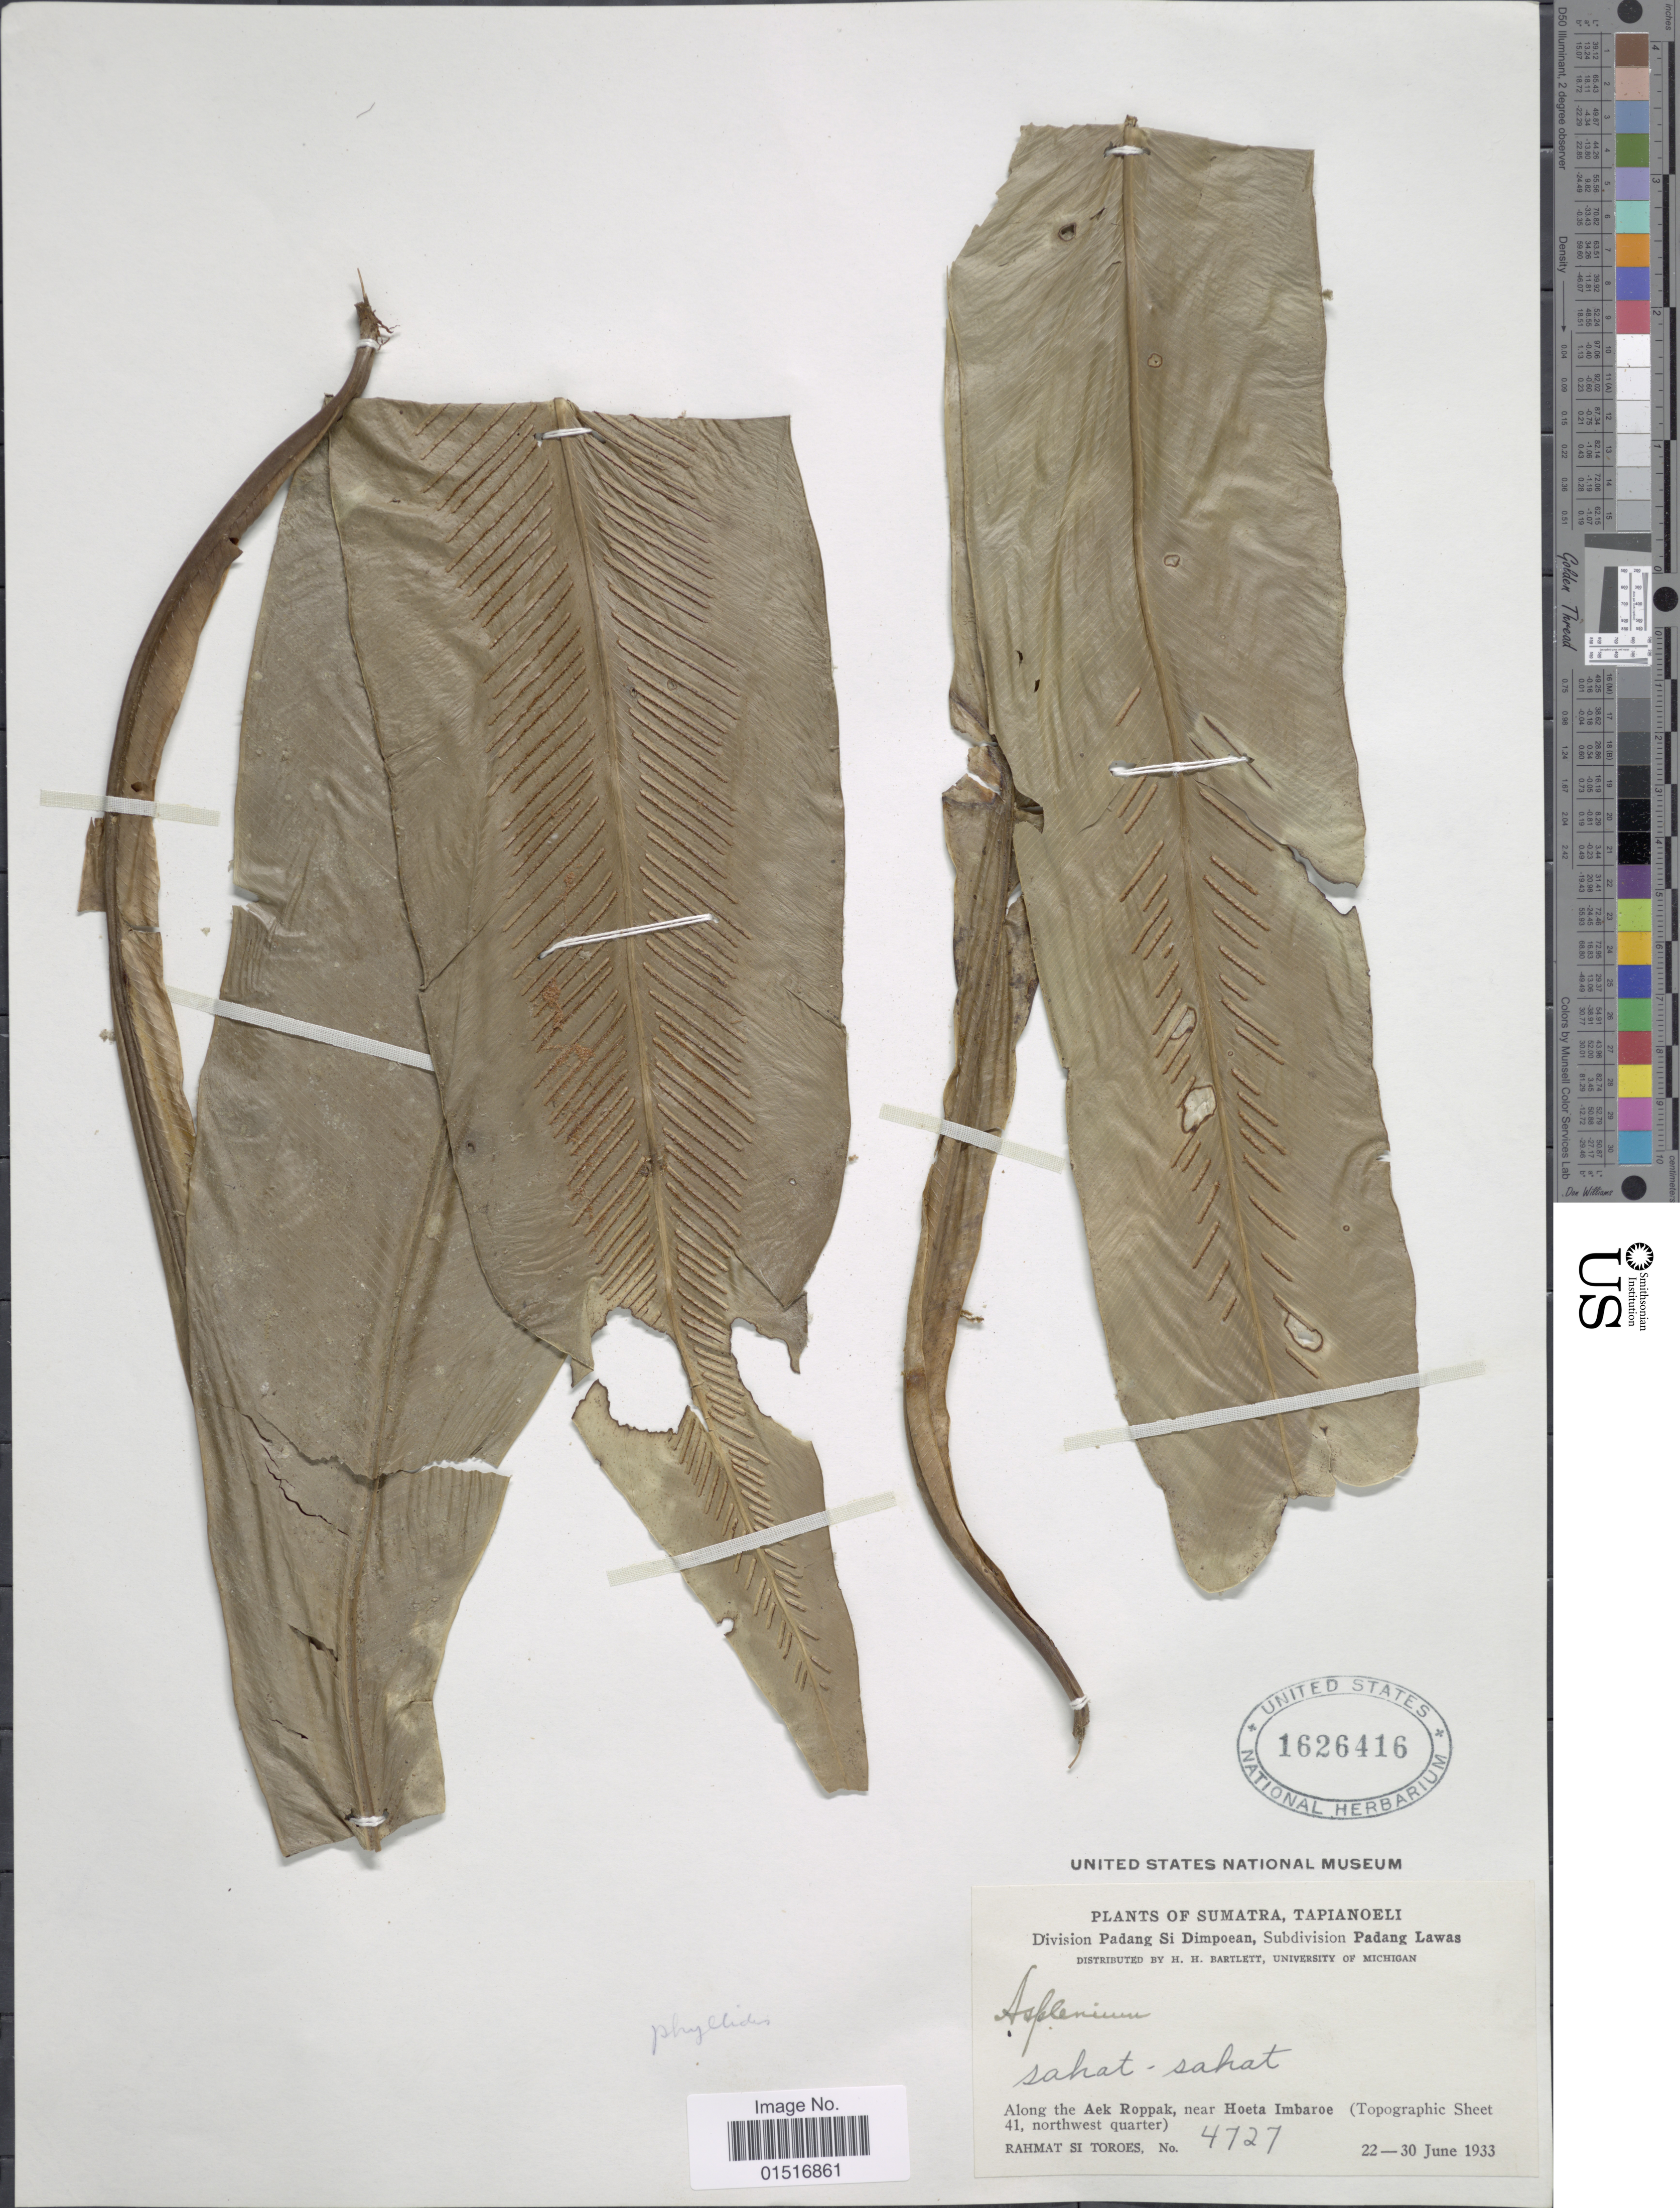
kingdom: Plantae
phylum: Tracheophyta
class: Polypodiopsida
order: Polypodiales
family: Aspleniaceae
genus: Asplenium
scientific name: Asplenium phyllitidis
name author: D. Don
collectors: Rahmat Si Boeea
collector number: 4727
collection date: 1933-06-11/1933-06-30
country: Indonesia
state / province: Sumatra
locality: Sumatra, Division Padang Si Dimpoean, Subdivision Padang Lawas, Tapianoeli. Along the Aek Roppak, near Hoeta Imbaroe (Topographic Sheet 41, northwest quarter). sahat-sahat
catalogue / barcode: US 1626416